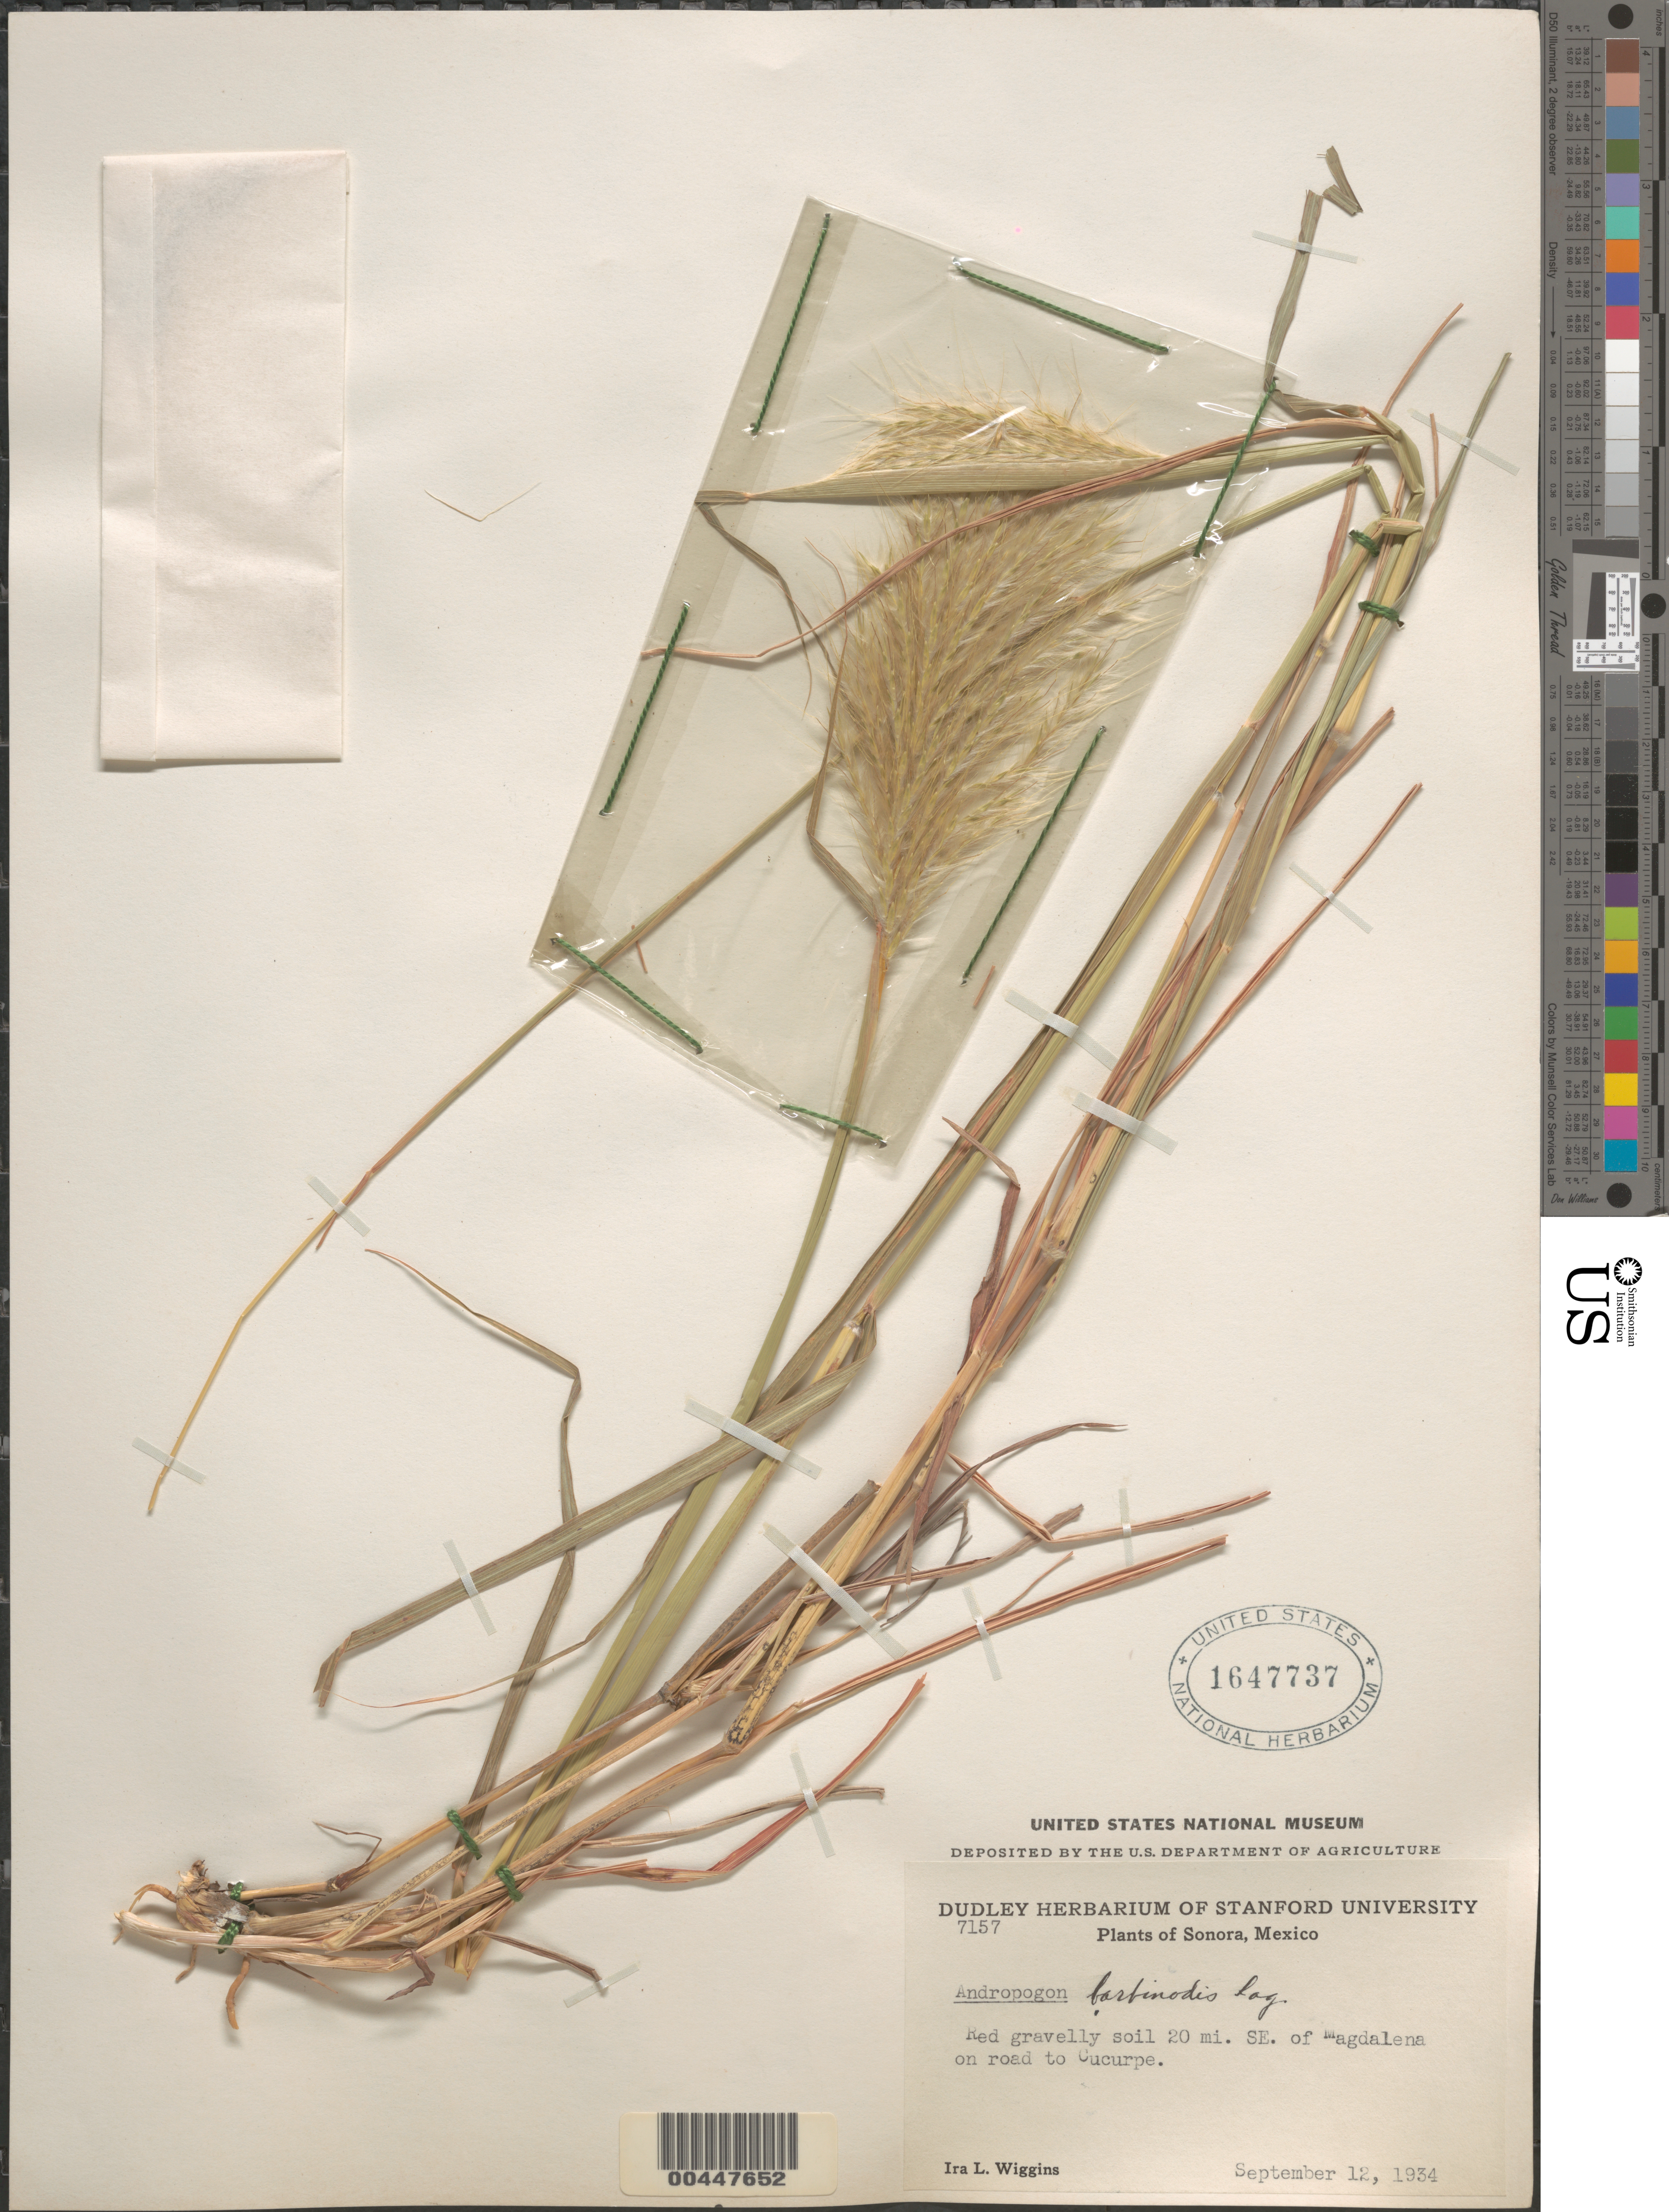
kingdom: Plantae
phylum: Tracheophyta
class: Liliopsida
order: Poales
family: Poaceae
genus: Andropogon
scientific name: Andropogon barbinodis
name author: Lag.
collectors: I. L. Wiggins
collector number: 7157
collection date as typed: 12 Sep 1934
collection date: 1934-09-12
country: Mexico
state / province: Sonora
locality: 20 mi SE of Magdalena on rd to Cucurpe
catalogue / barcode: US 1647737